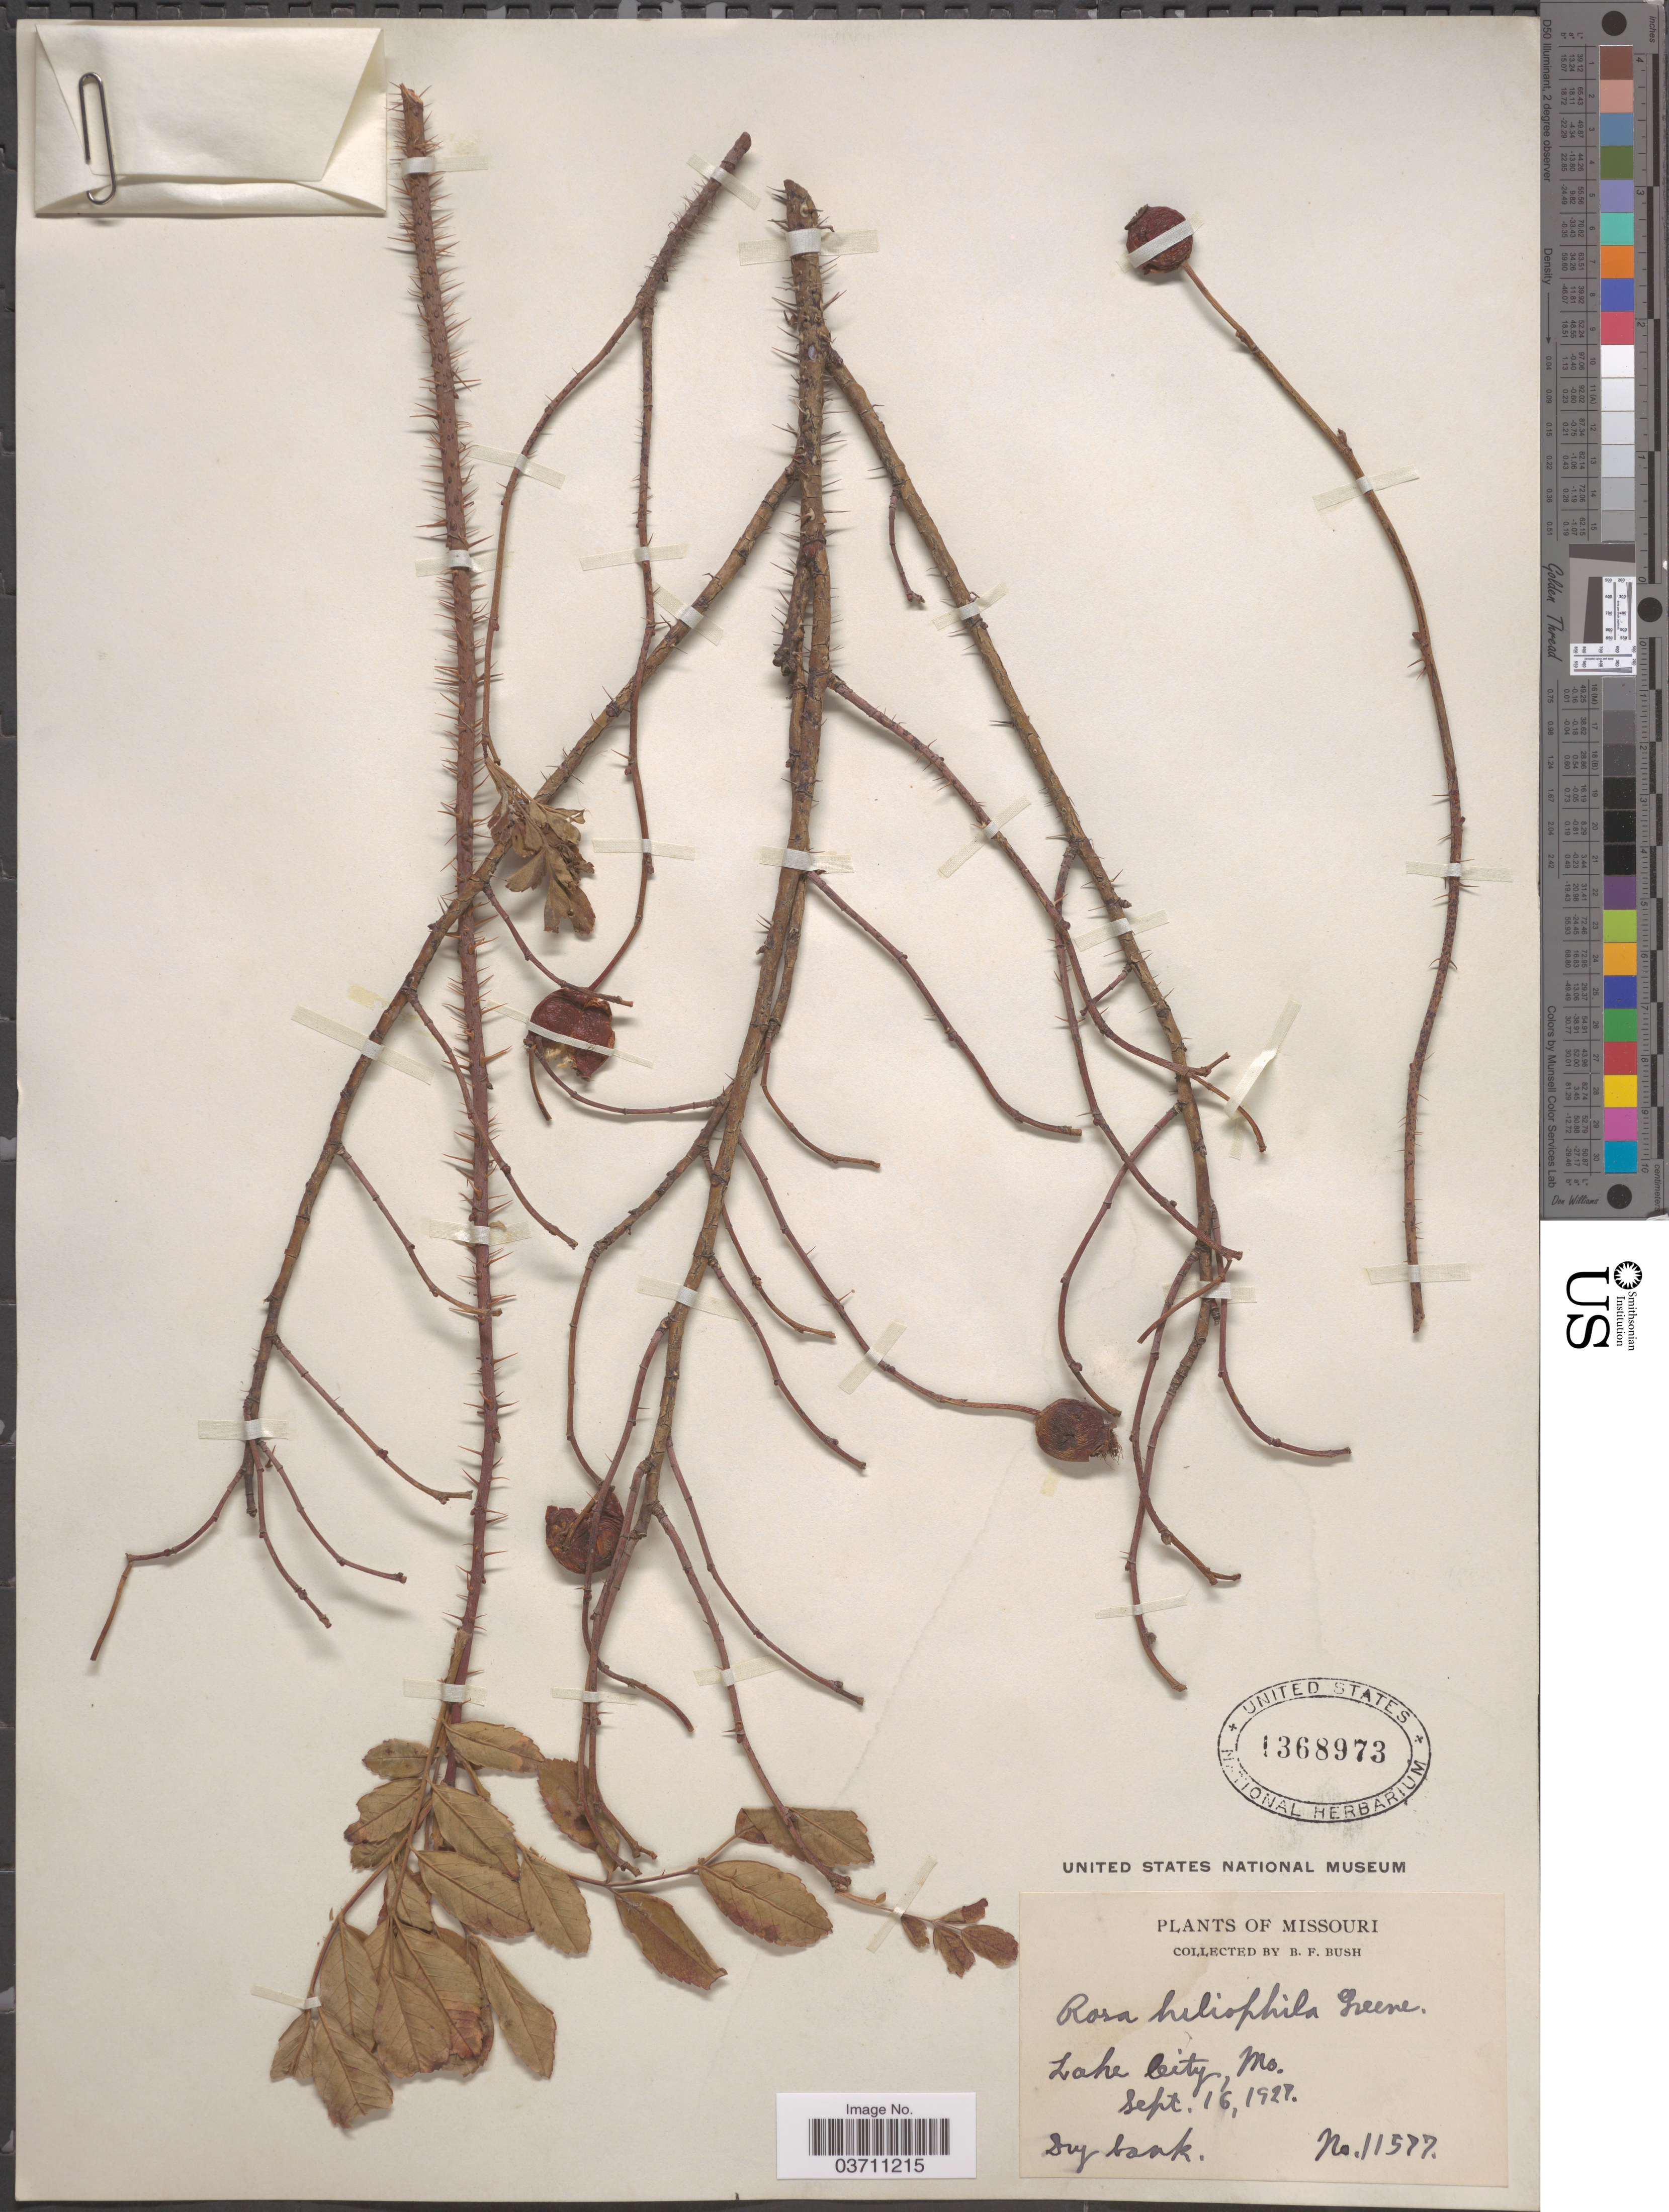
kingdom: Plantae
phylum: Tracheophyta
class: Magnoliopsida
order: Rosales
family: Rosaceae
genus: Rosa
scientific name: Rosa heliophila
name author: Greene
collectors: B. F. Bush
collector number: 11577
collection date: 1927-09-16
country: United States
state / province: Missouri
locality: Lake City.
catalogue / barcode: US 1368973